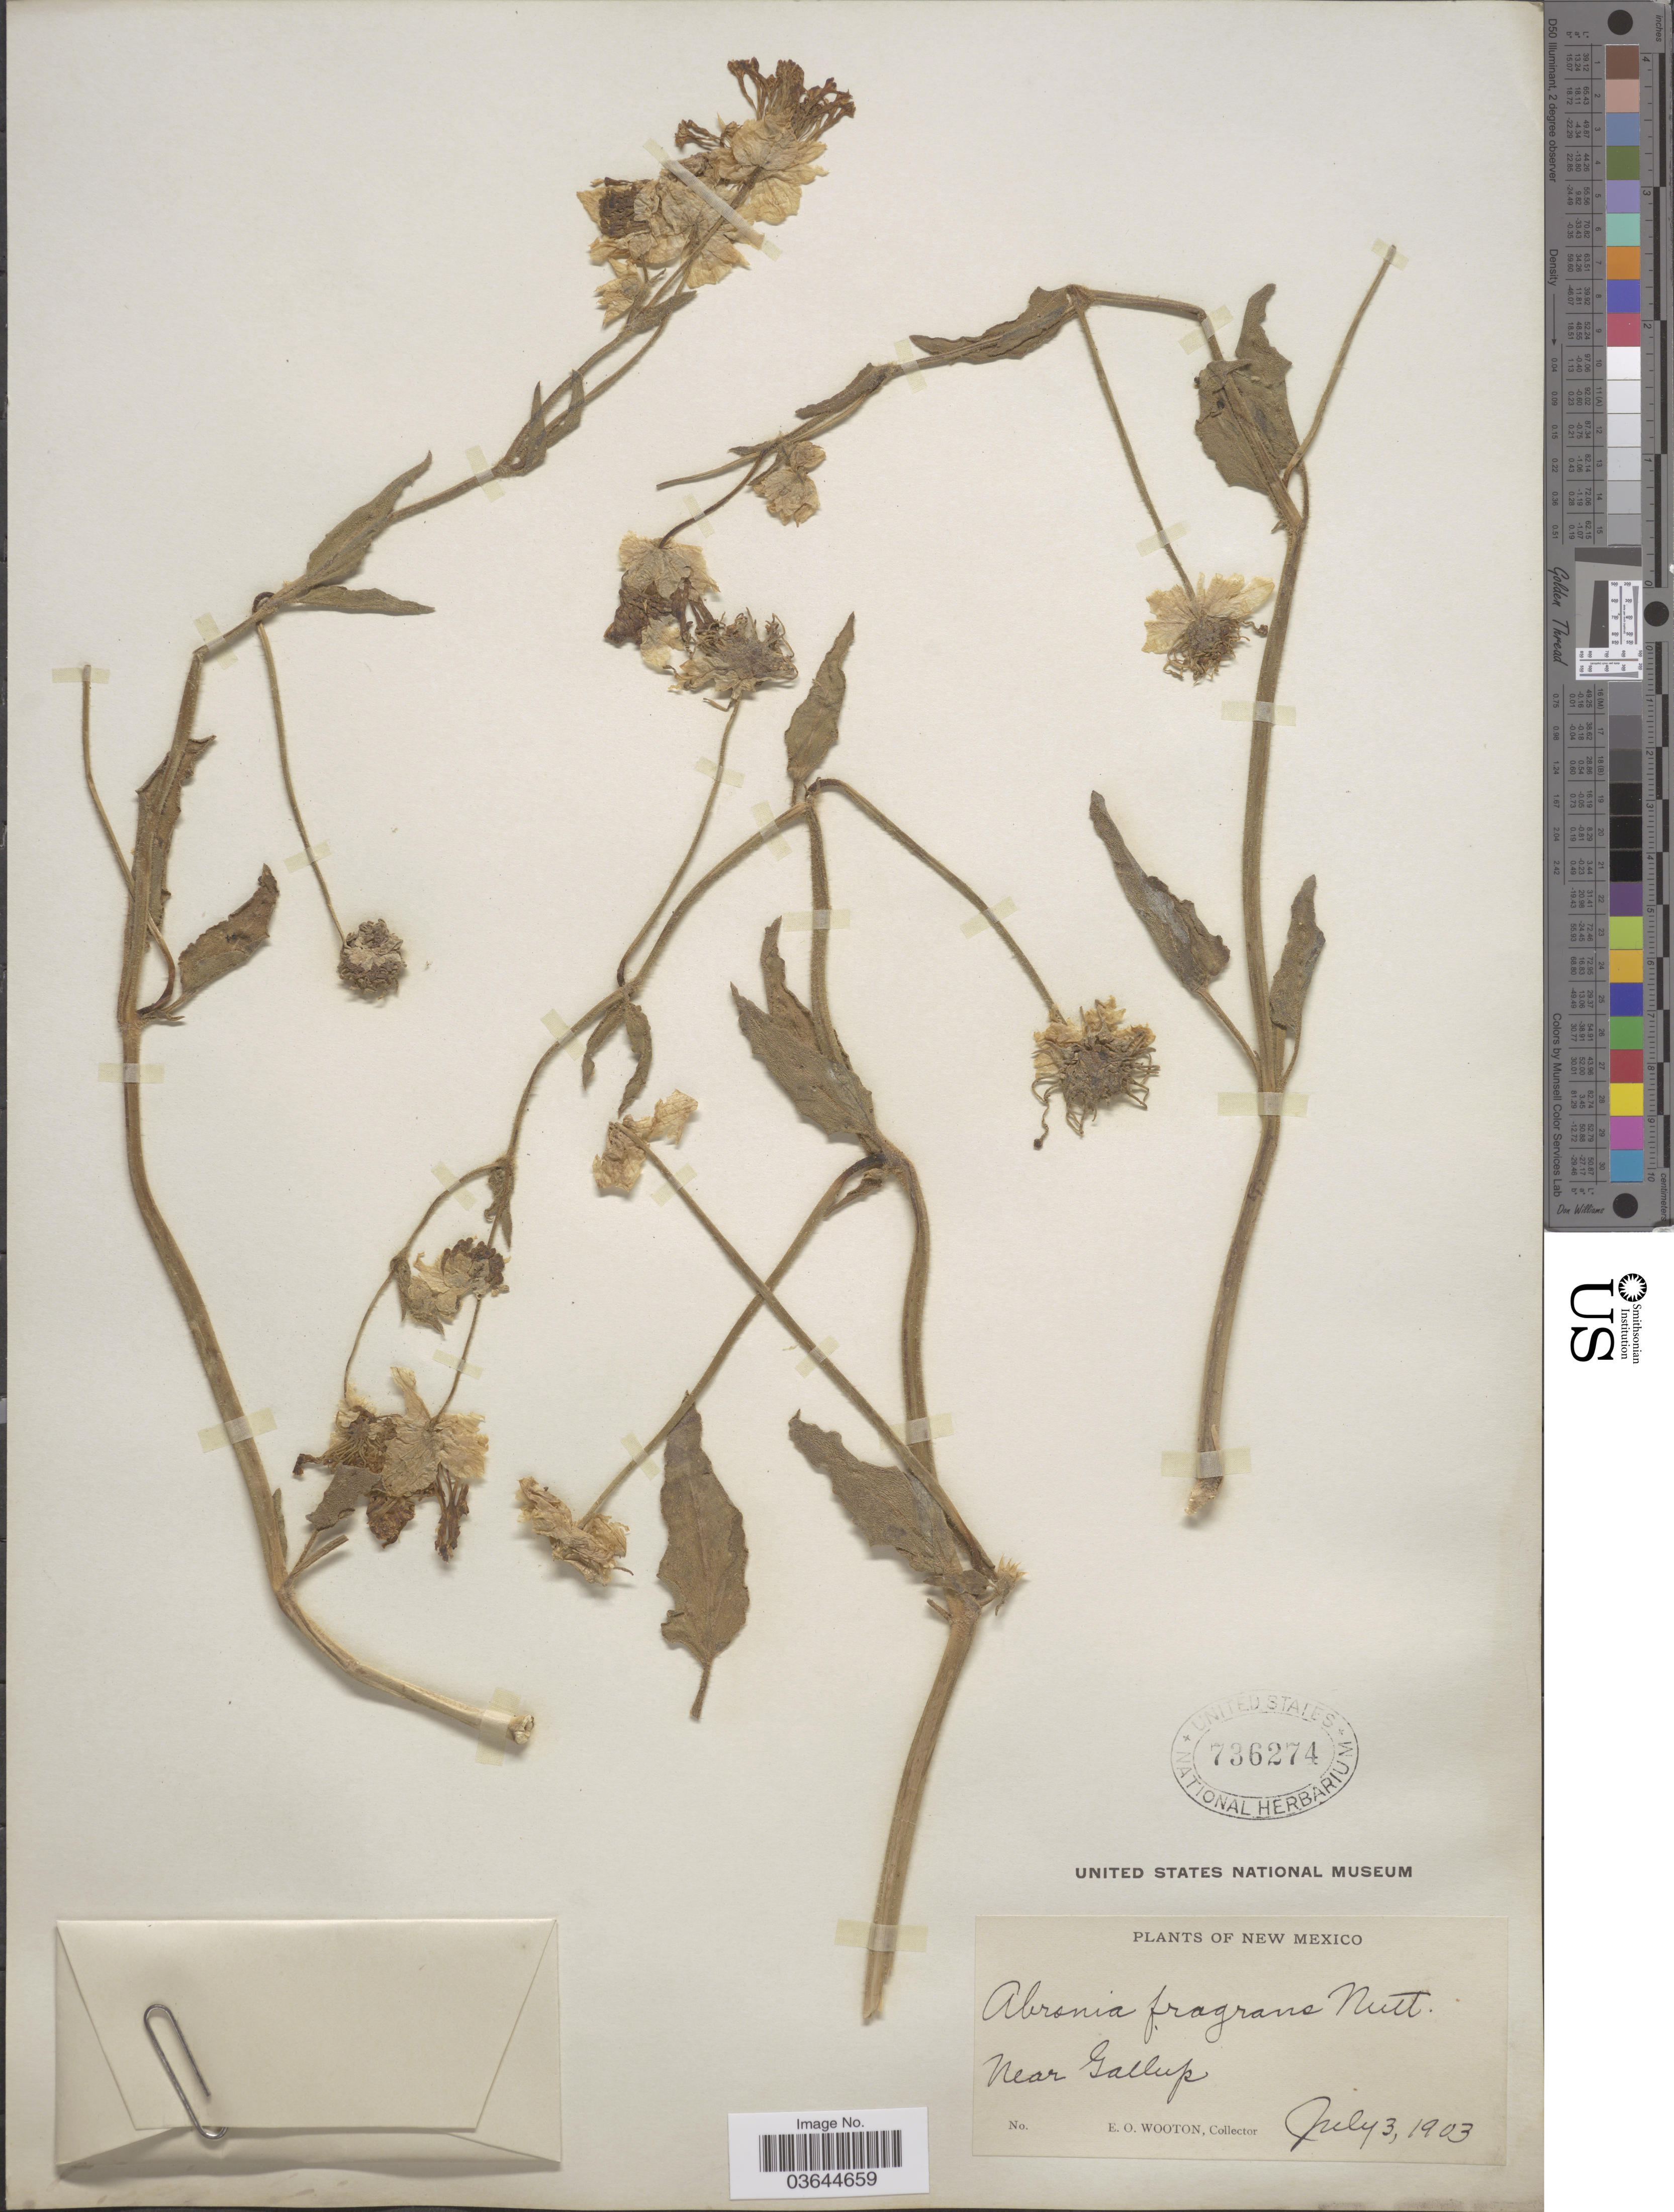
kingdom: Plantae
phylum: Tracheophyta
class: Magnoliopsida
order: Caryophyllales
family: Nyctaginaceae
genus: Abronia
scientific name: Abronia fragrans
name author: Nutt. ex Hook.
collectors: E. O. Wooton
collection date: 1903-07-03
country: United States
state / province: New Mexico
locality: Near Gallup.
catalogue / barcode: US 736274